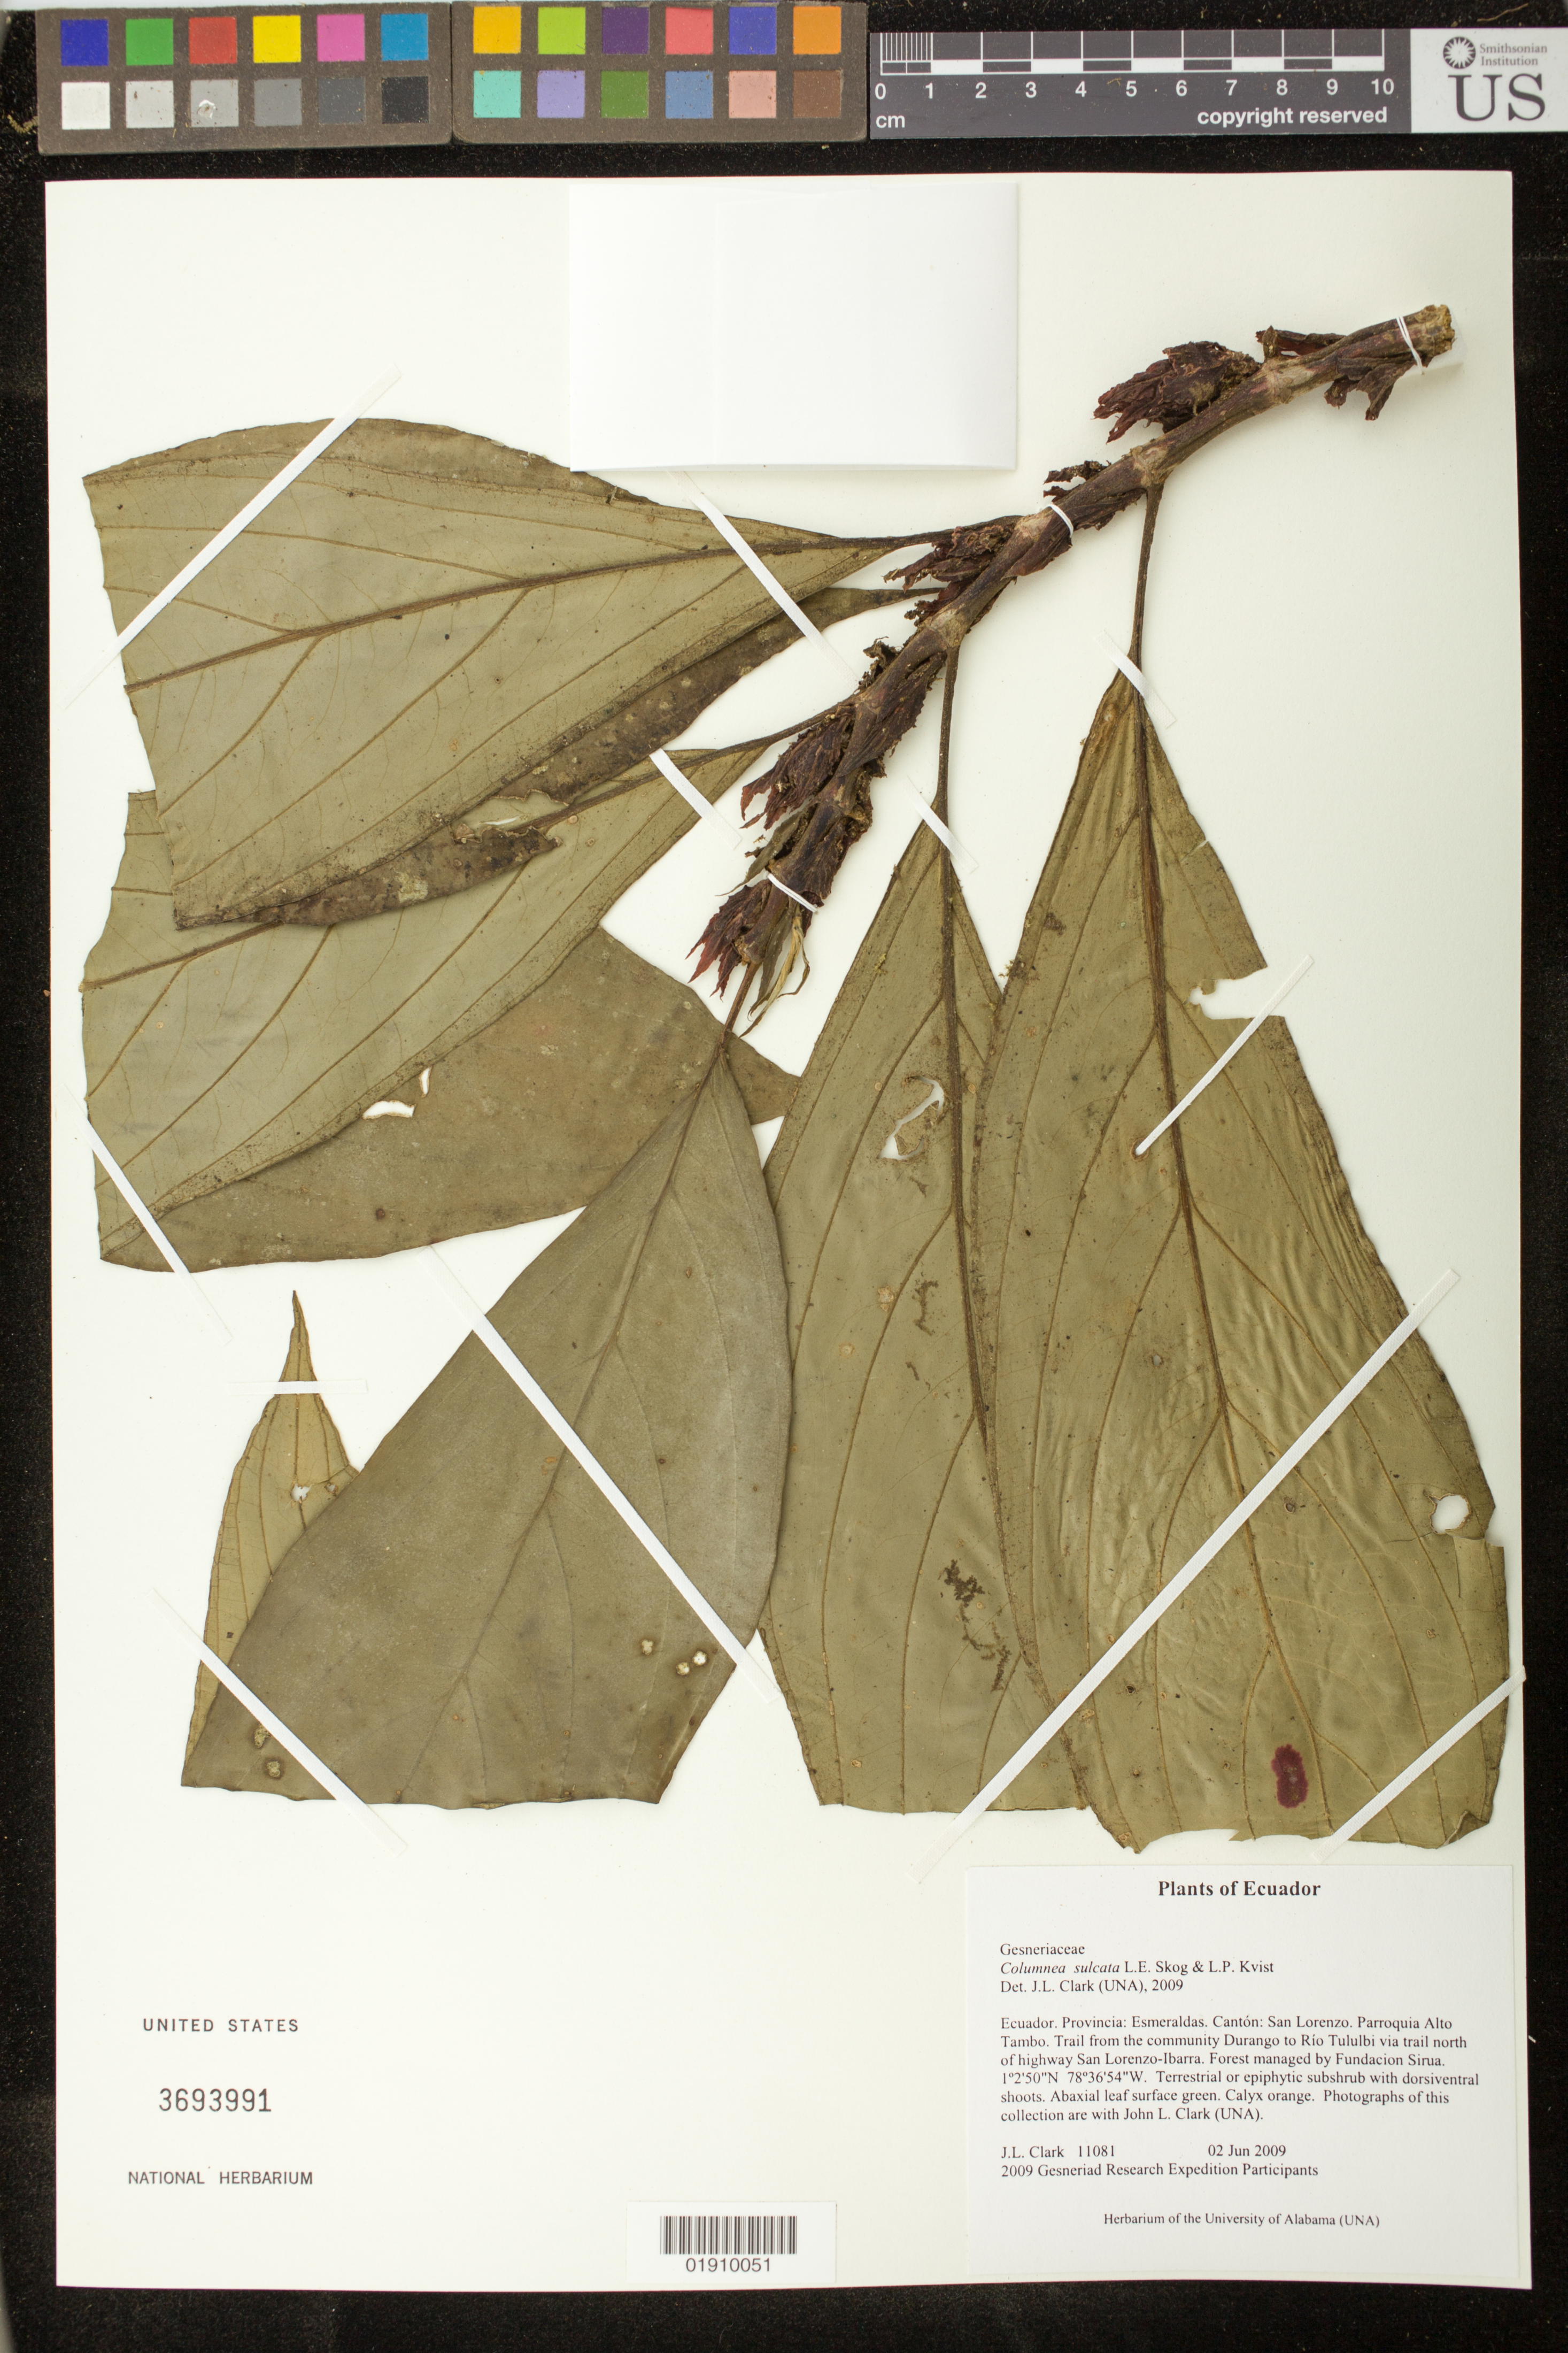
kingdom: Plantae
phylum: Tracheophyta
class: Magnoliopsida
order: Lamiales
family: Gesneriaceae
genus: Columnea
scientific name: Columnea sulcata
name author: L.E. Skog & L.P. Kvist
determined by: Clark, J. L., (SEL), The Marie Selby Botanical Garden (UNITED STATES)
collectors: J. L. Clark & 2009 Gesneriad Research Expedition Participants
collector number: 11081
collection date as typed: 02 Jun 2009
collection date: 2009-06-02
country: Ecuador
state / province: Esmeraldas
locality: Ecuador. Provincia: Esmeraldas. Canton: San Lorenzo. Parroquia Alto Tambo. Trail from the community Durango to Rio Tulubi via trail north of highway San Lorenzo-Ibarra. Forest managed by Fundacion Sirua.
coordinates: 1 02 50 N, 78 36 54 W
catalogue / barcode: US 3693991